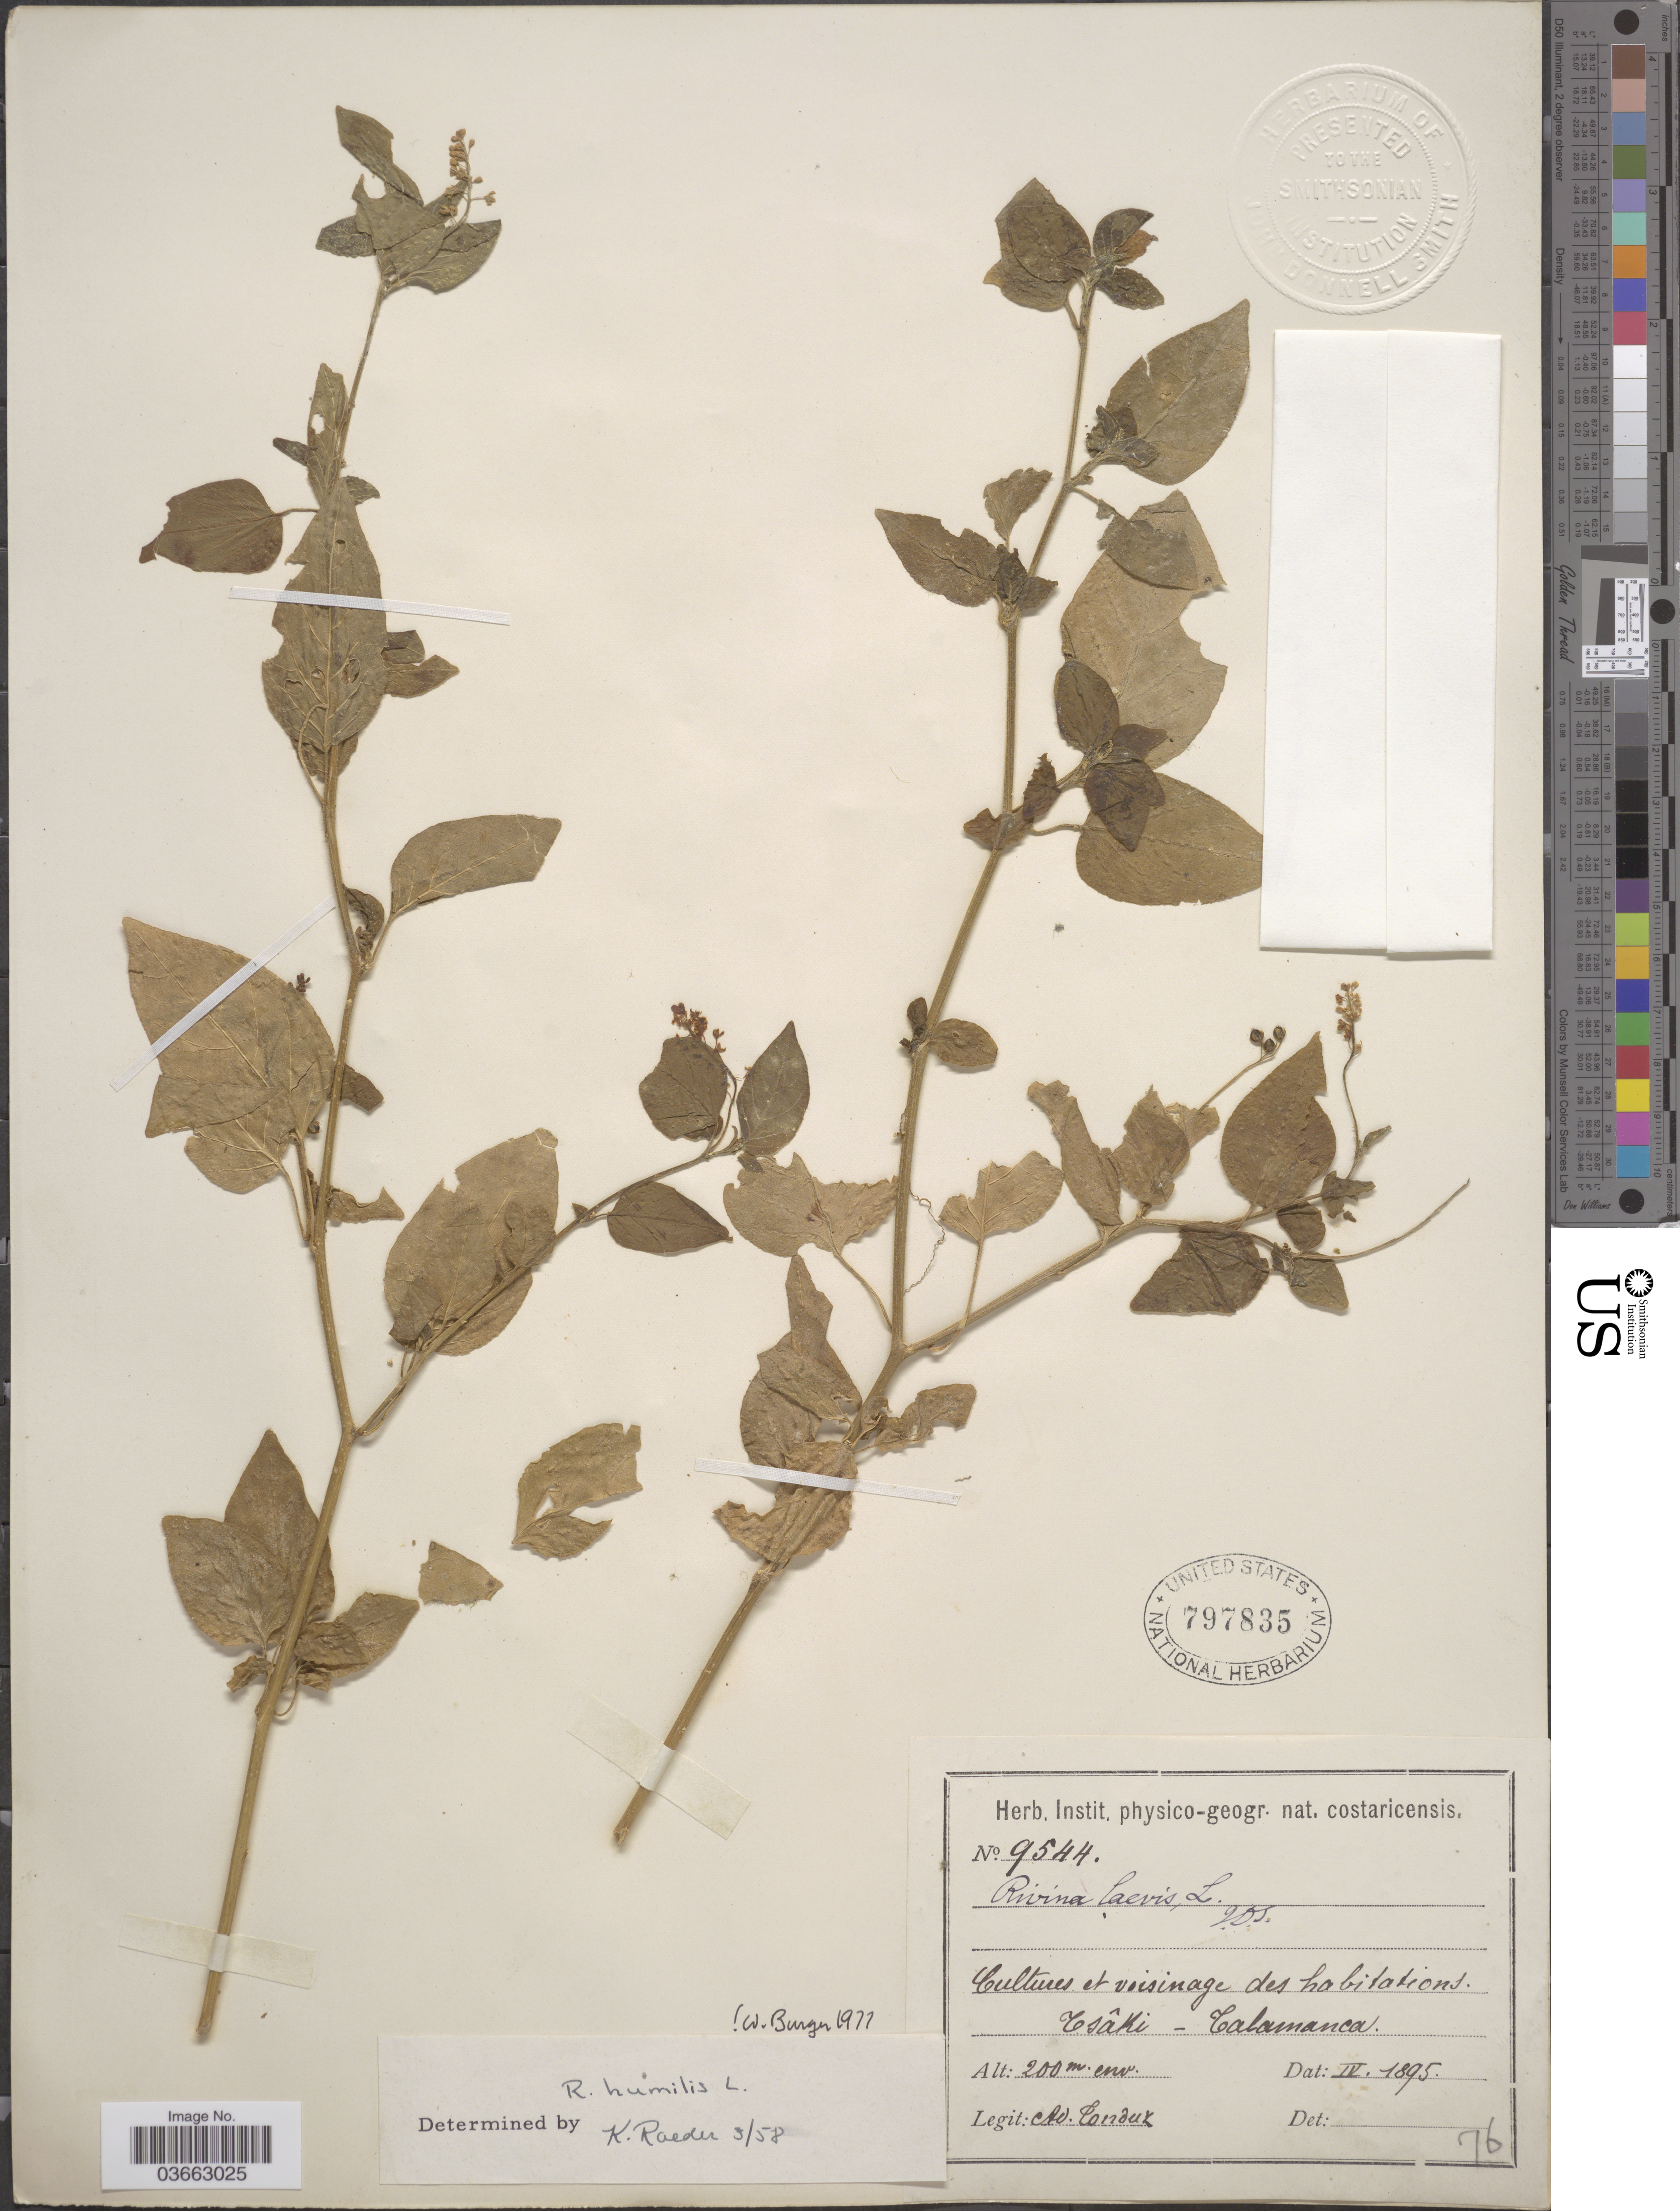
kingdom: Plantae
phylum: Tracheophyta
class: Magnoliopsida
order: Caryophyllales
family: Phytolaccaceae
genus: Rivina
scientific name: Rivina humilis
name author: L.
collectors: A. Tonduz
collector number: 9544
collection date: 1895-04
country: Costa Rica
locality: Tsâki-Talamanca.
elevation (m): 200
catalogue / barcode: US 797835